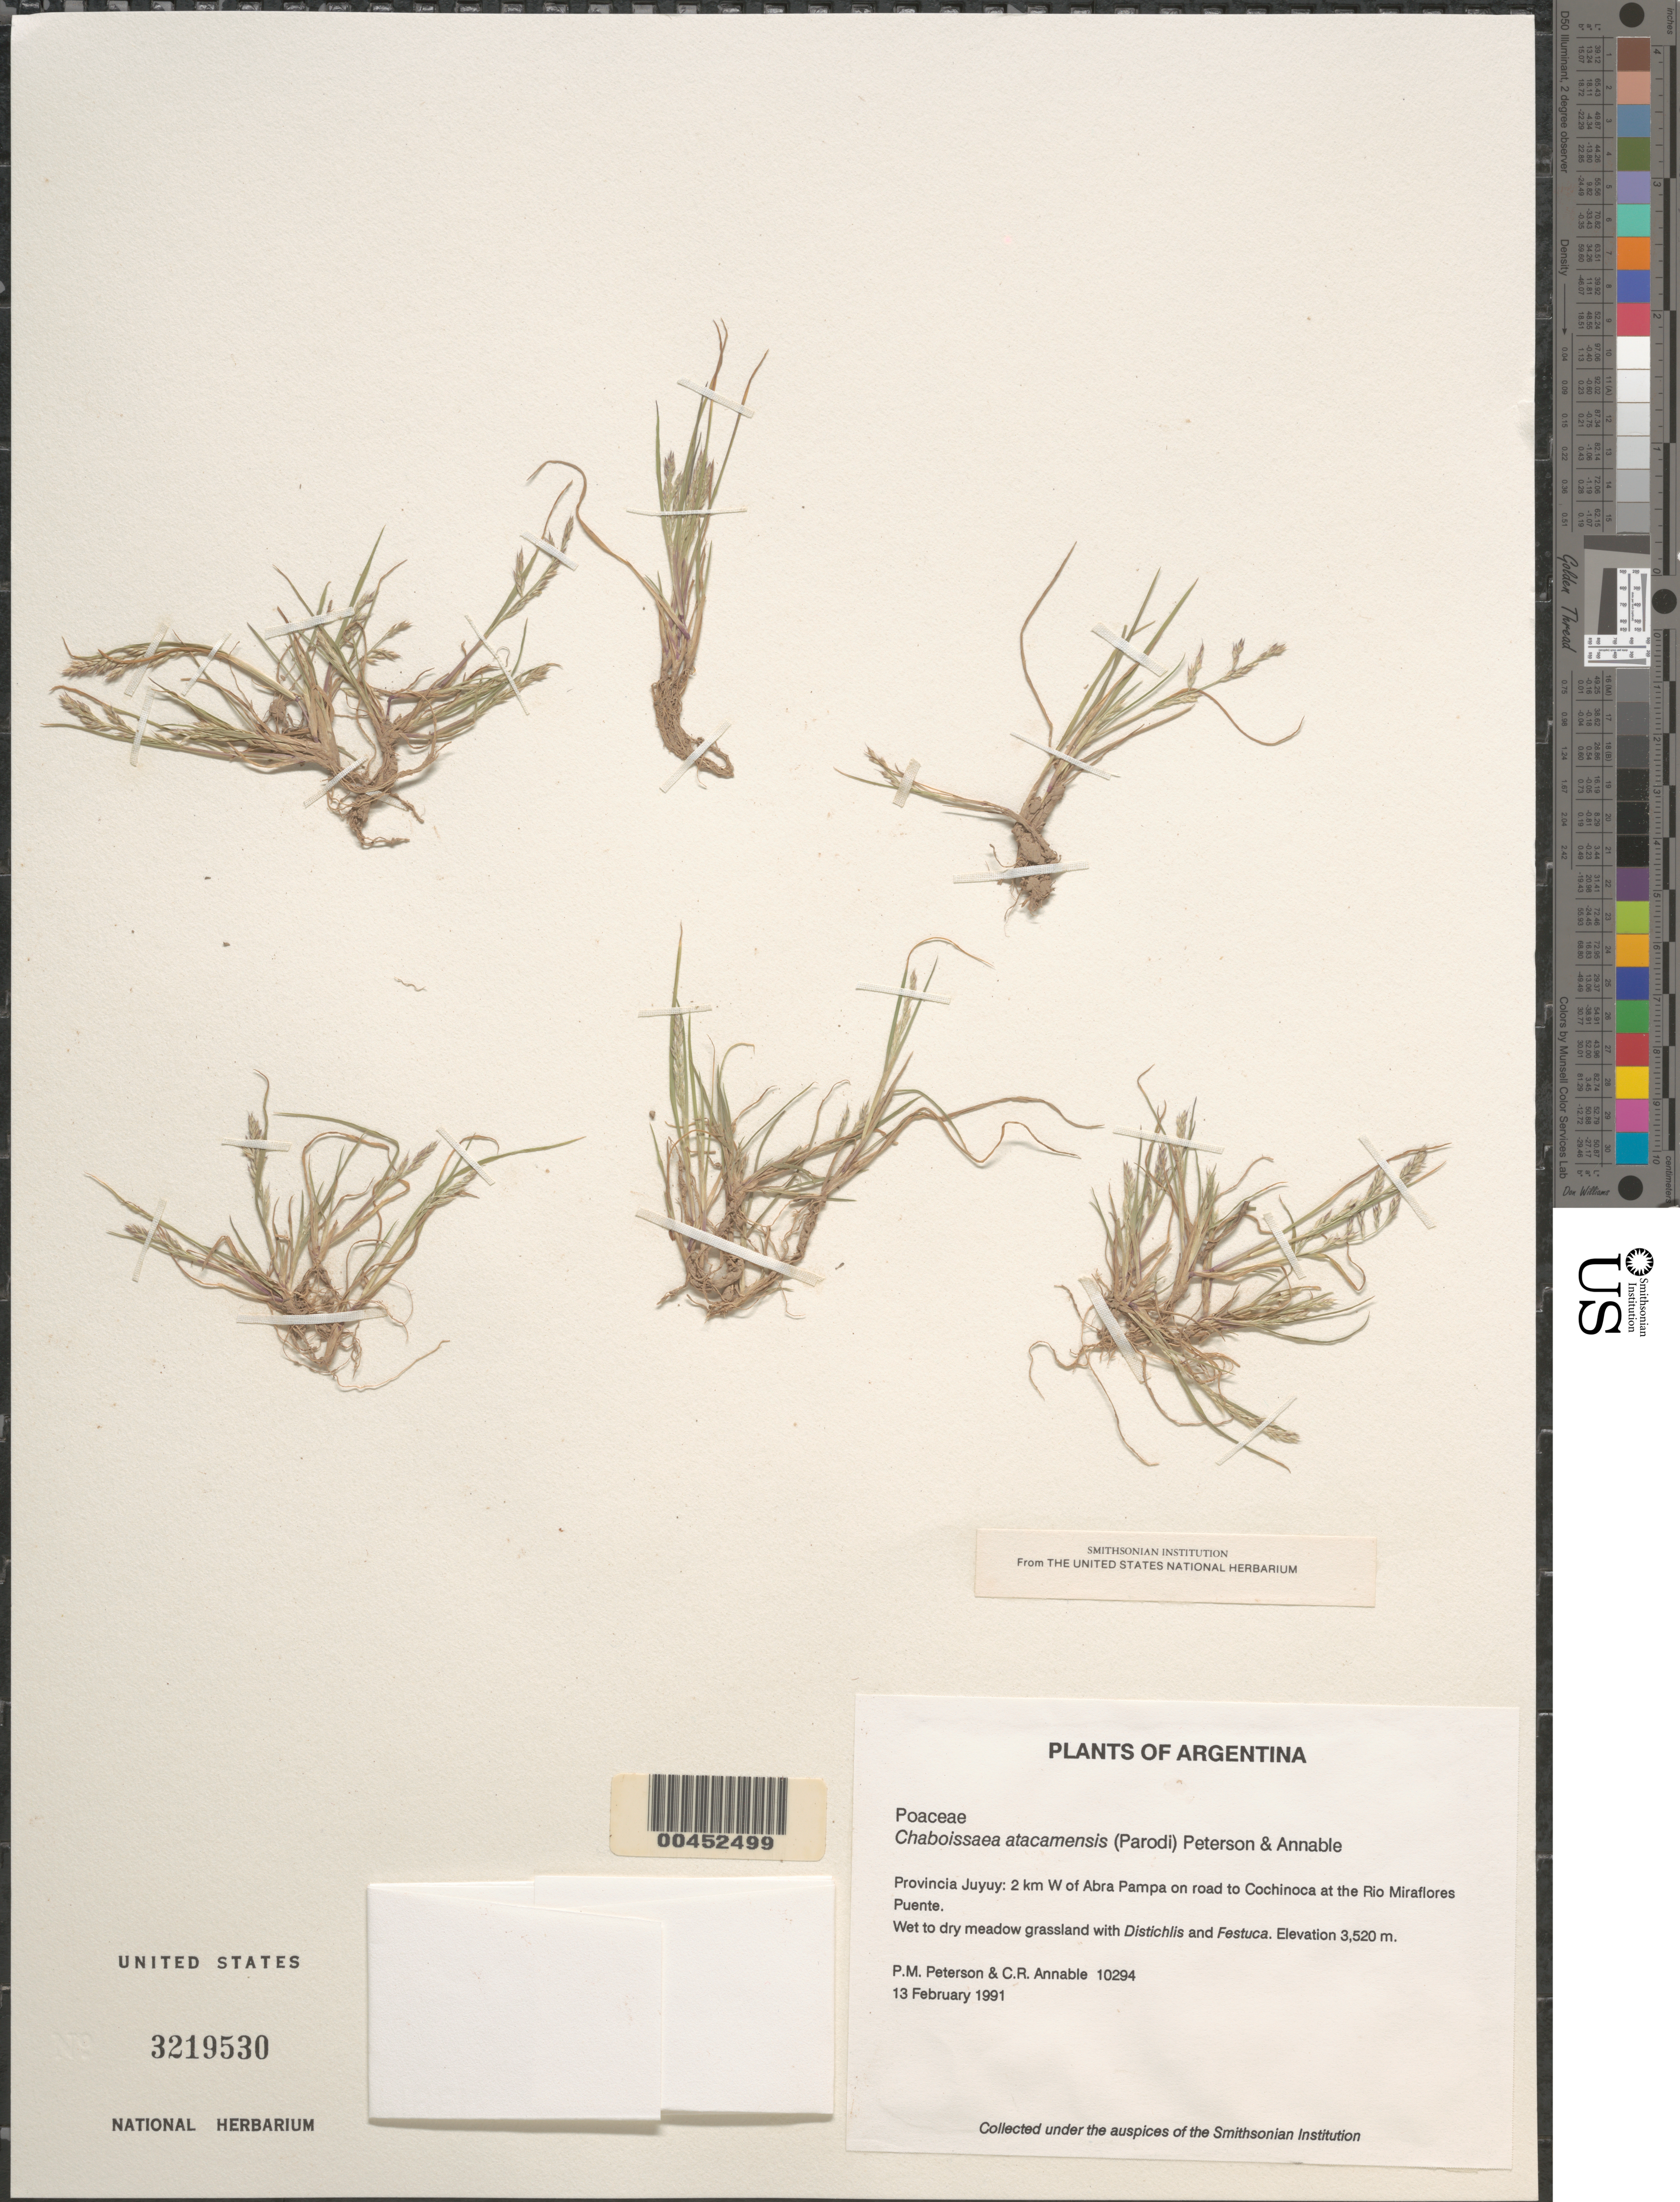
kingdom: Plantae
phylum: Tracheophyta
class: Liliopsida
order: Poales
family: Poaceae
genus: Chaboissaea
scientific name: Chaboissaea atacamensis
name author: (Parodi) P.M. Peterson & Annable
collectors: P. M. Peterson & C. R. Annable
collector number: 10294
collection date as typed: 13 Feb 1991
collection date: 1991-02-13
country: Argentina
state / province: Jujuy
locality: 2 km W of Abra Pampa on road to Cochinoca at the Rio Miraflores Puente.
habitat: Wet to dry meadow grassland with Distichlis and Festuca.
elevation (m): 3520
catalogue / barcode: US 3219530